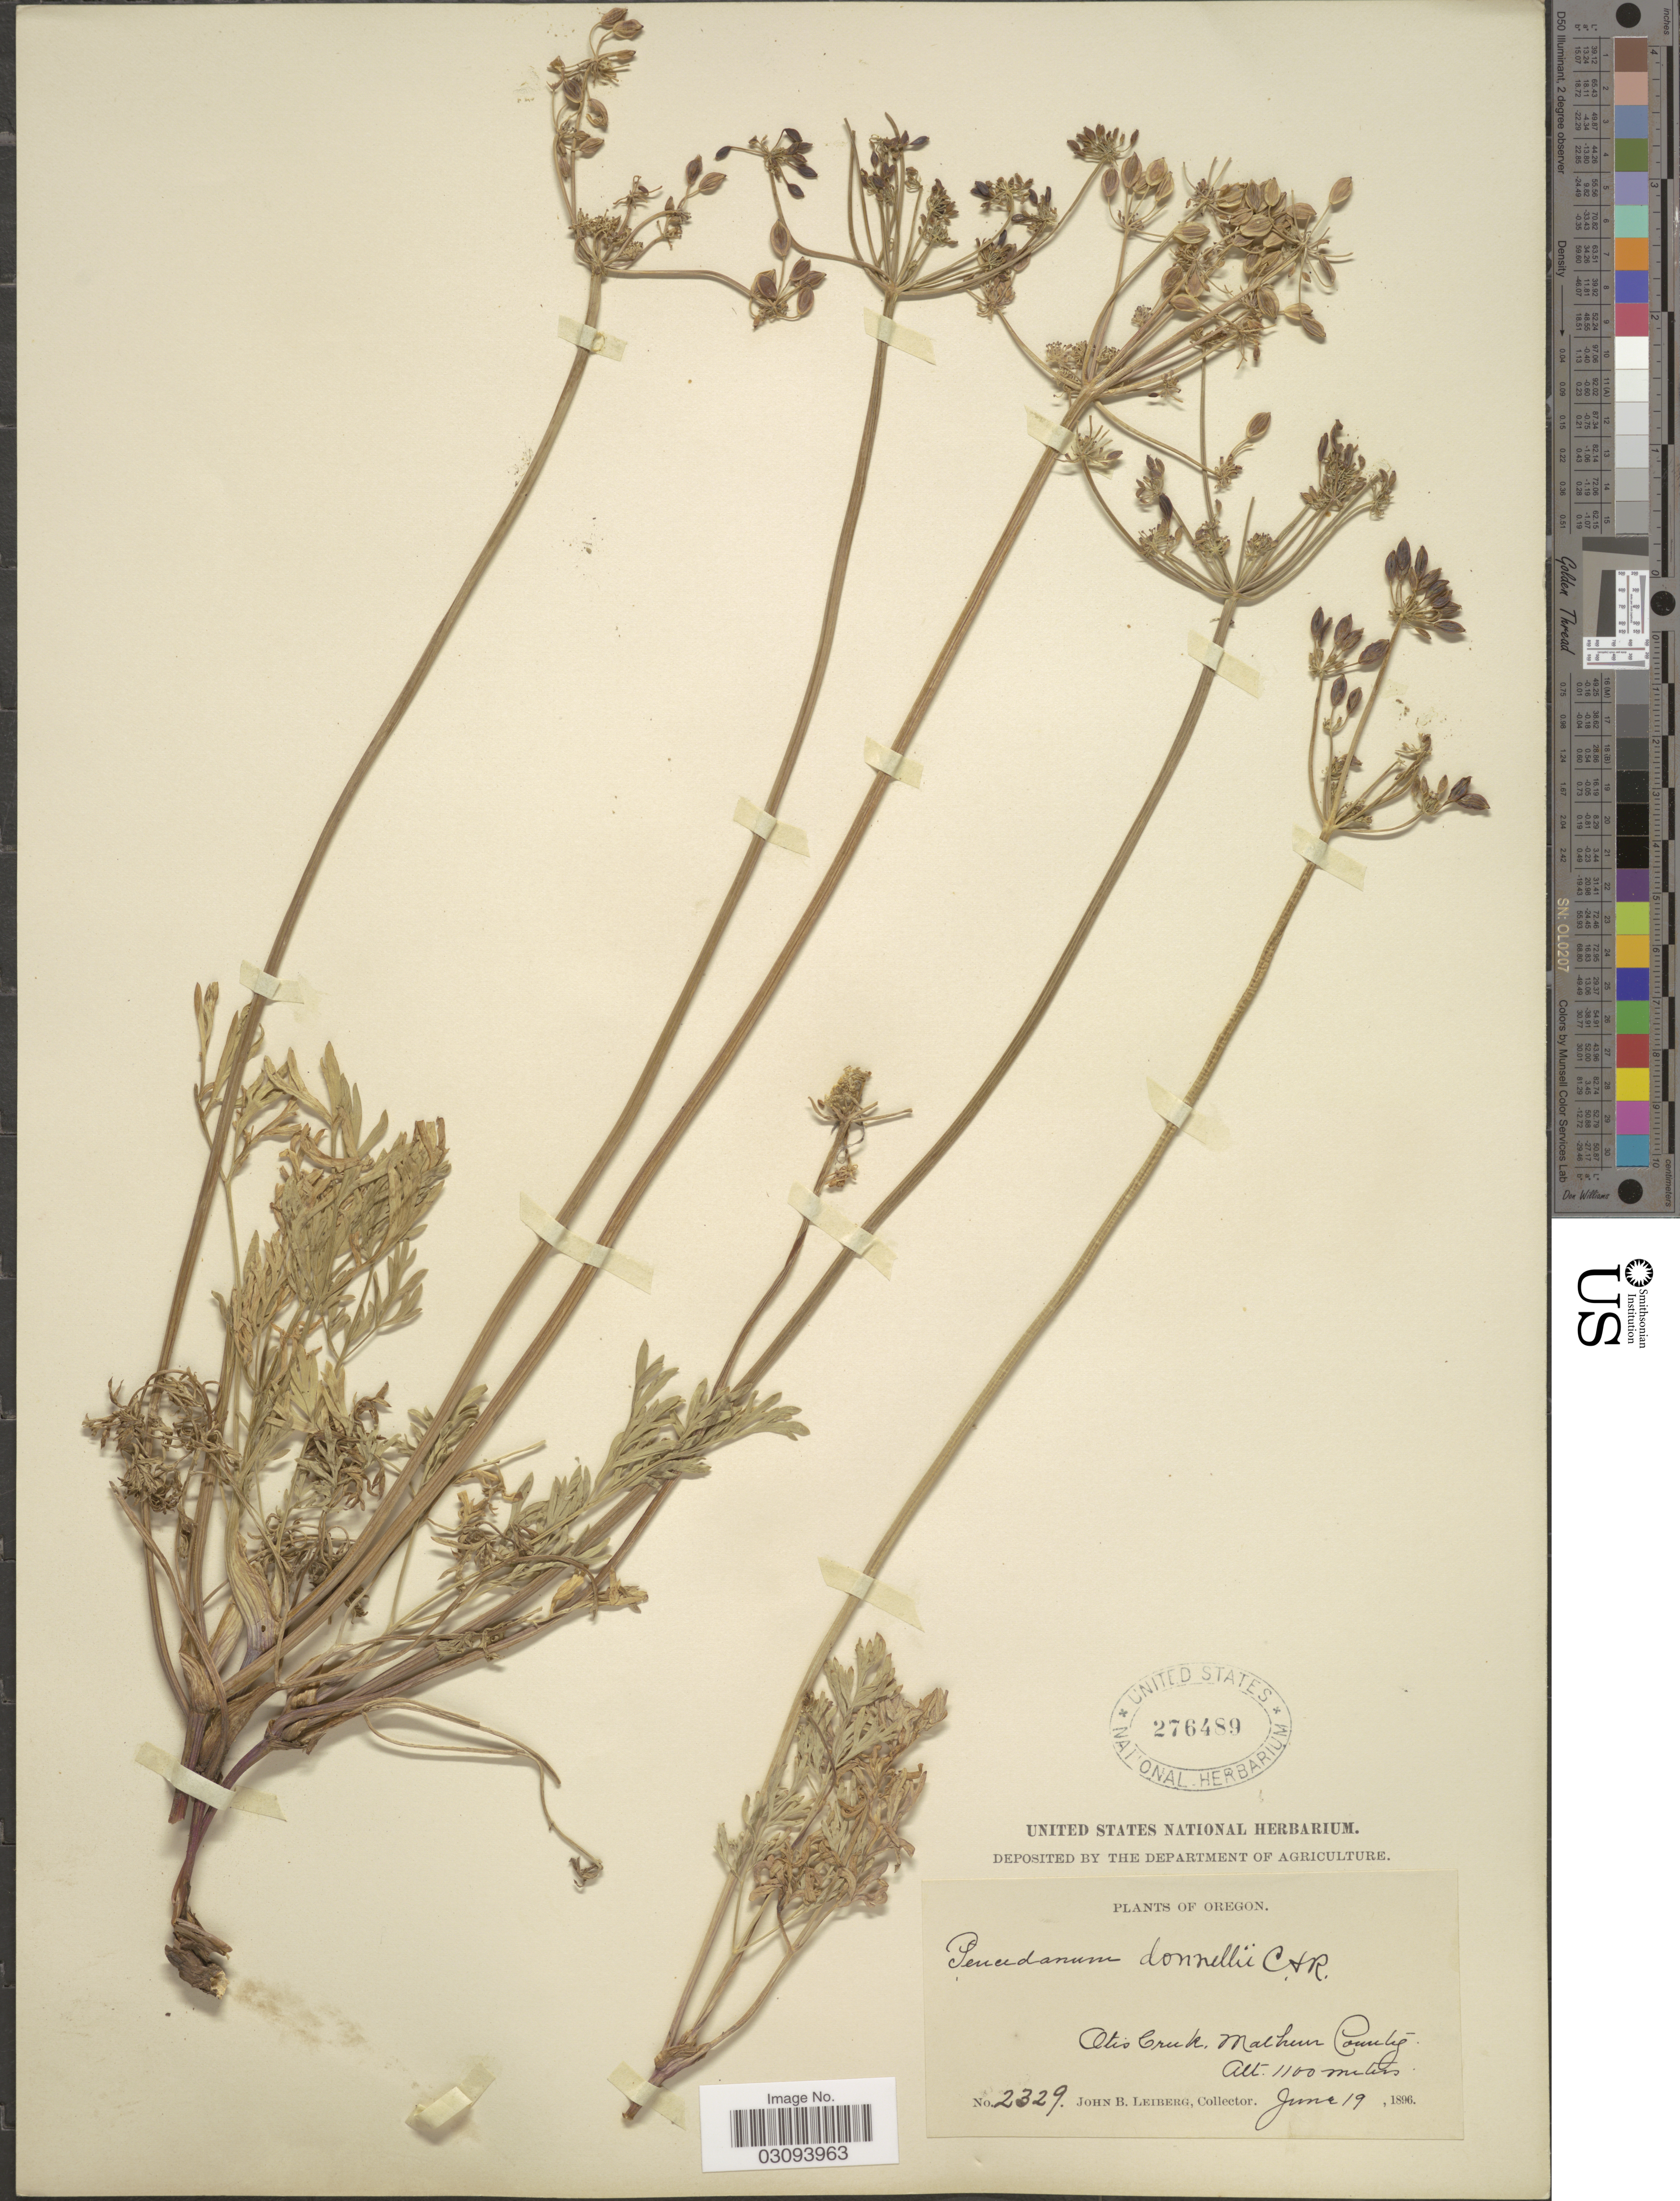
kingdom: Plantae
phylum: Tracheophyta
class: Magnoliopsida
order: Apiales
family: Apiaceae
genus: Lomatium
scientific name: Lomatium donnellii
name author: (J.M. Coult. & Rose) J.M. Coult. & Rose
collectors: J. B. Leiberg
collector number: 2329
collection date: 1896-06-19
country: United States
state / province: Oregon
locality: Otis Creek, Malheur County.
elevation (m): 1100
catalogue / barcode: US 276489